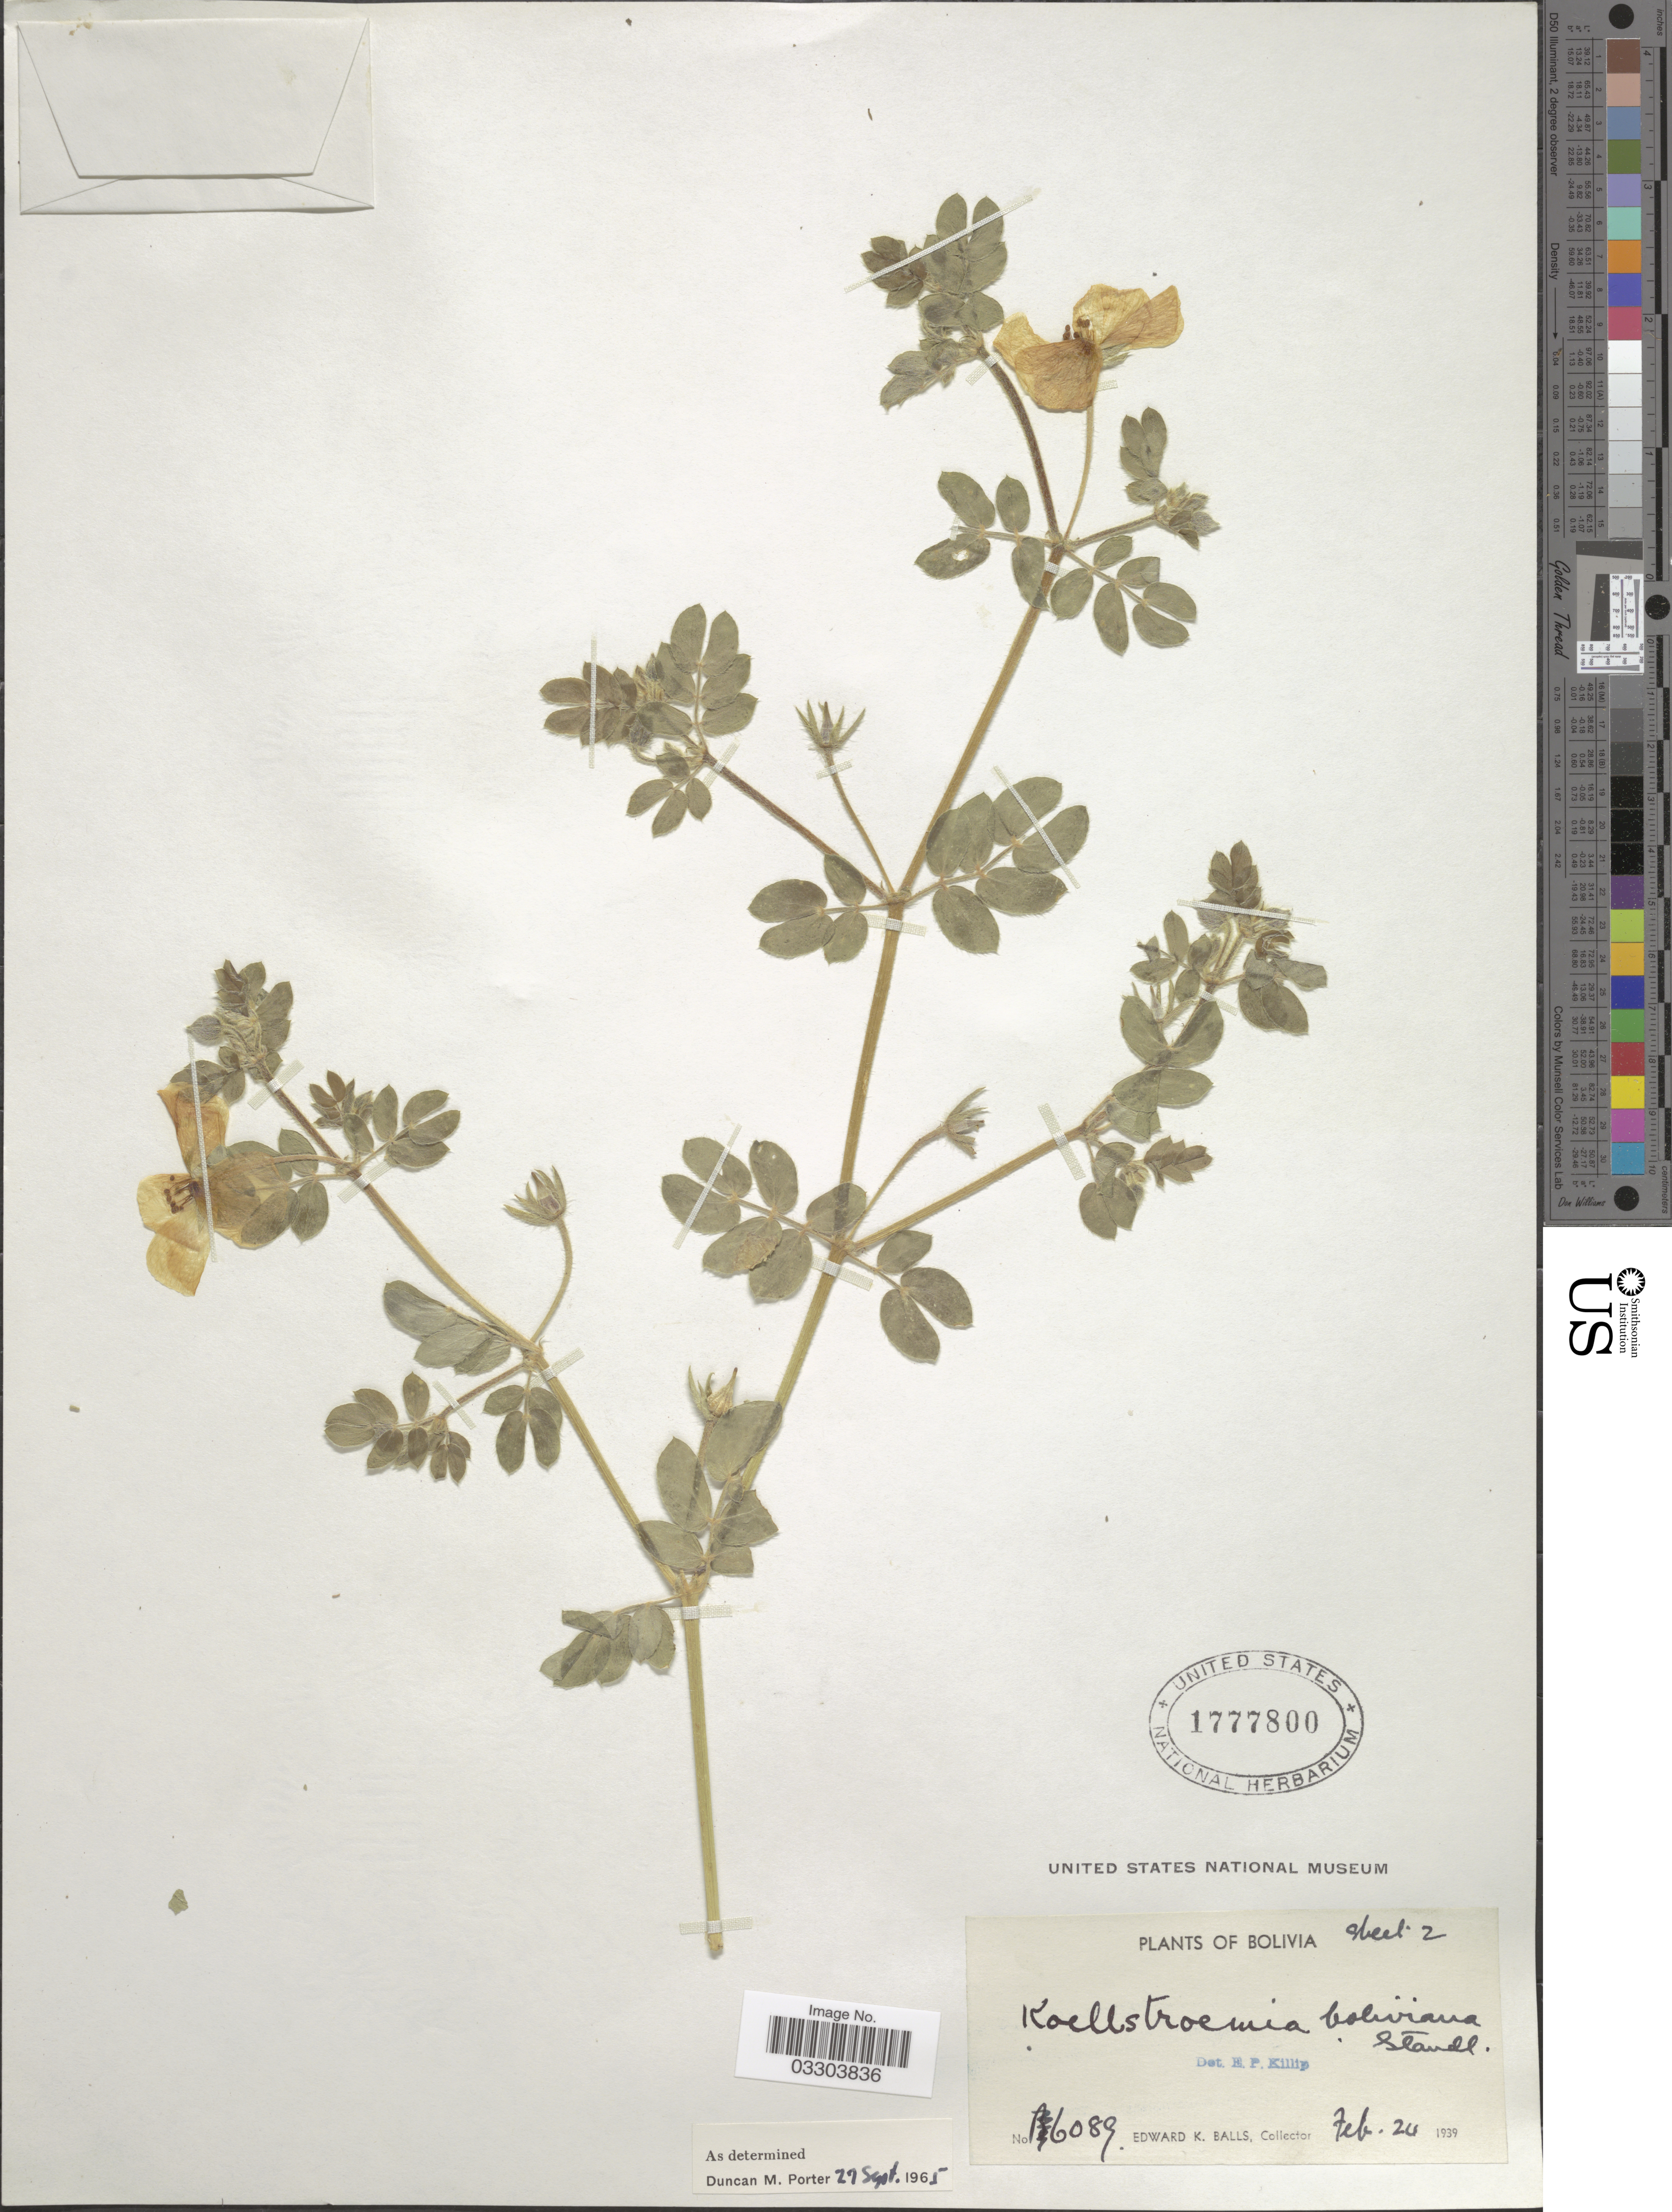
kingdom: Plantae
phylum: Tracheophyta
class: Magnoliopsida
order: Zygophyllales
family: Zygophyllaceae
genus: Kallstroemia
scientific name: Kallstroemia boliviana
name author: Standl.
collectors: E. K. Balls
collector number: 6089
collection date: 1939-02-24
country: Bolivia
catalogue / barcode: US 1777800